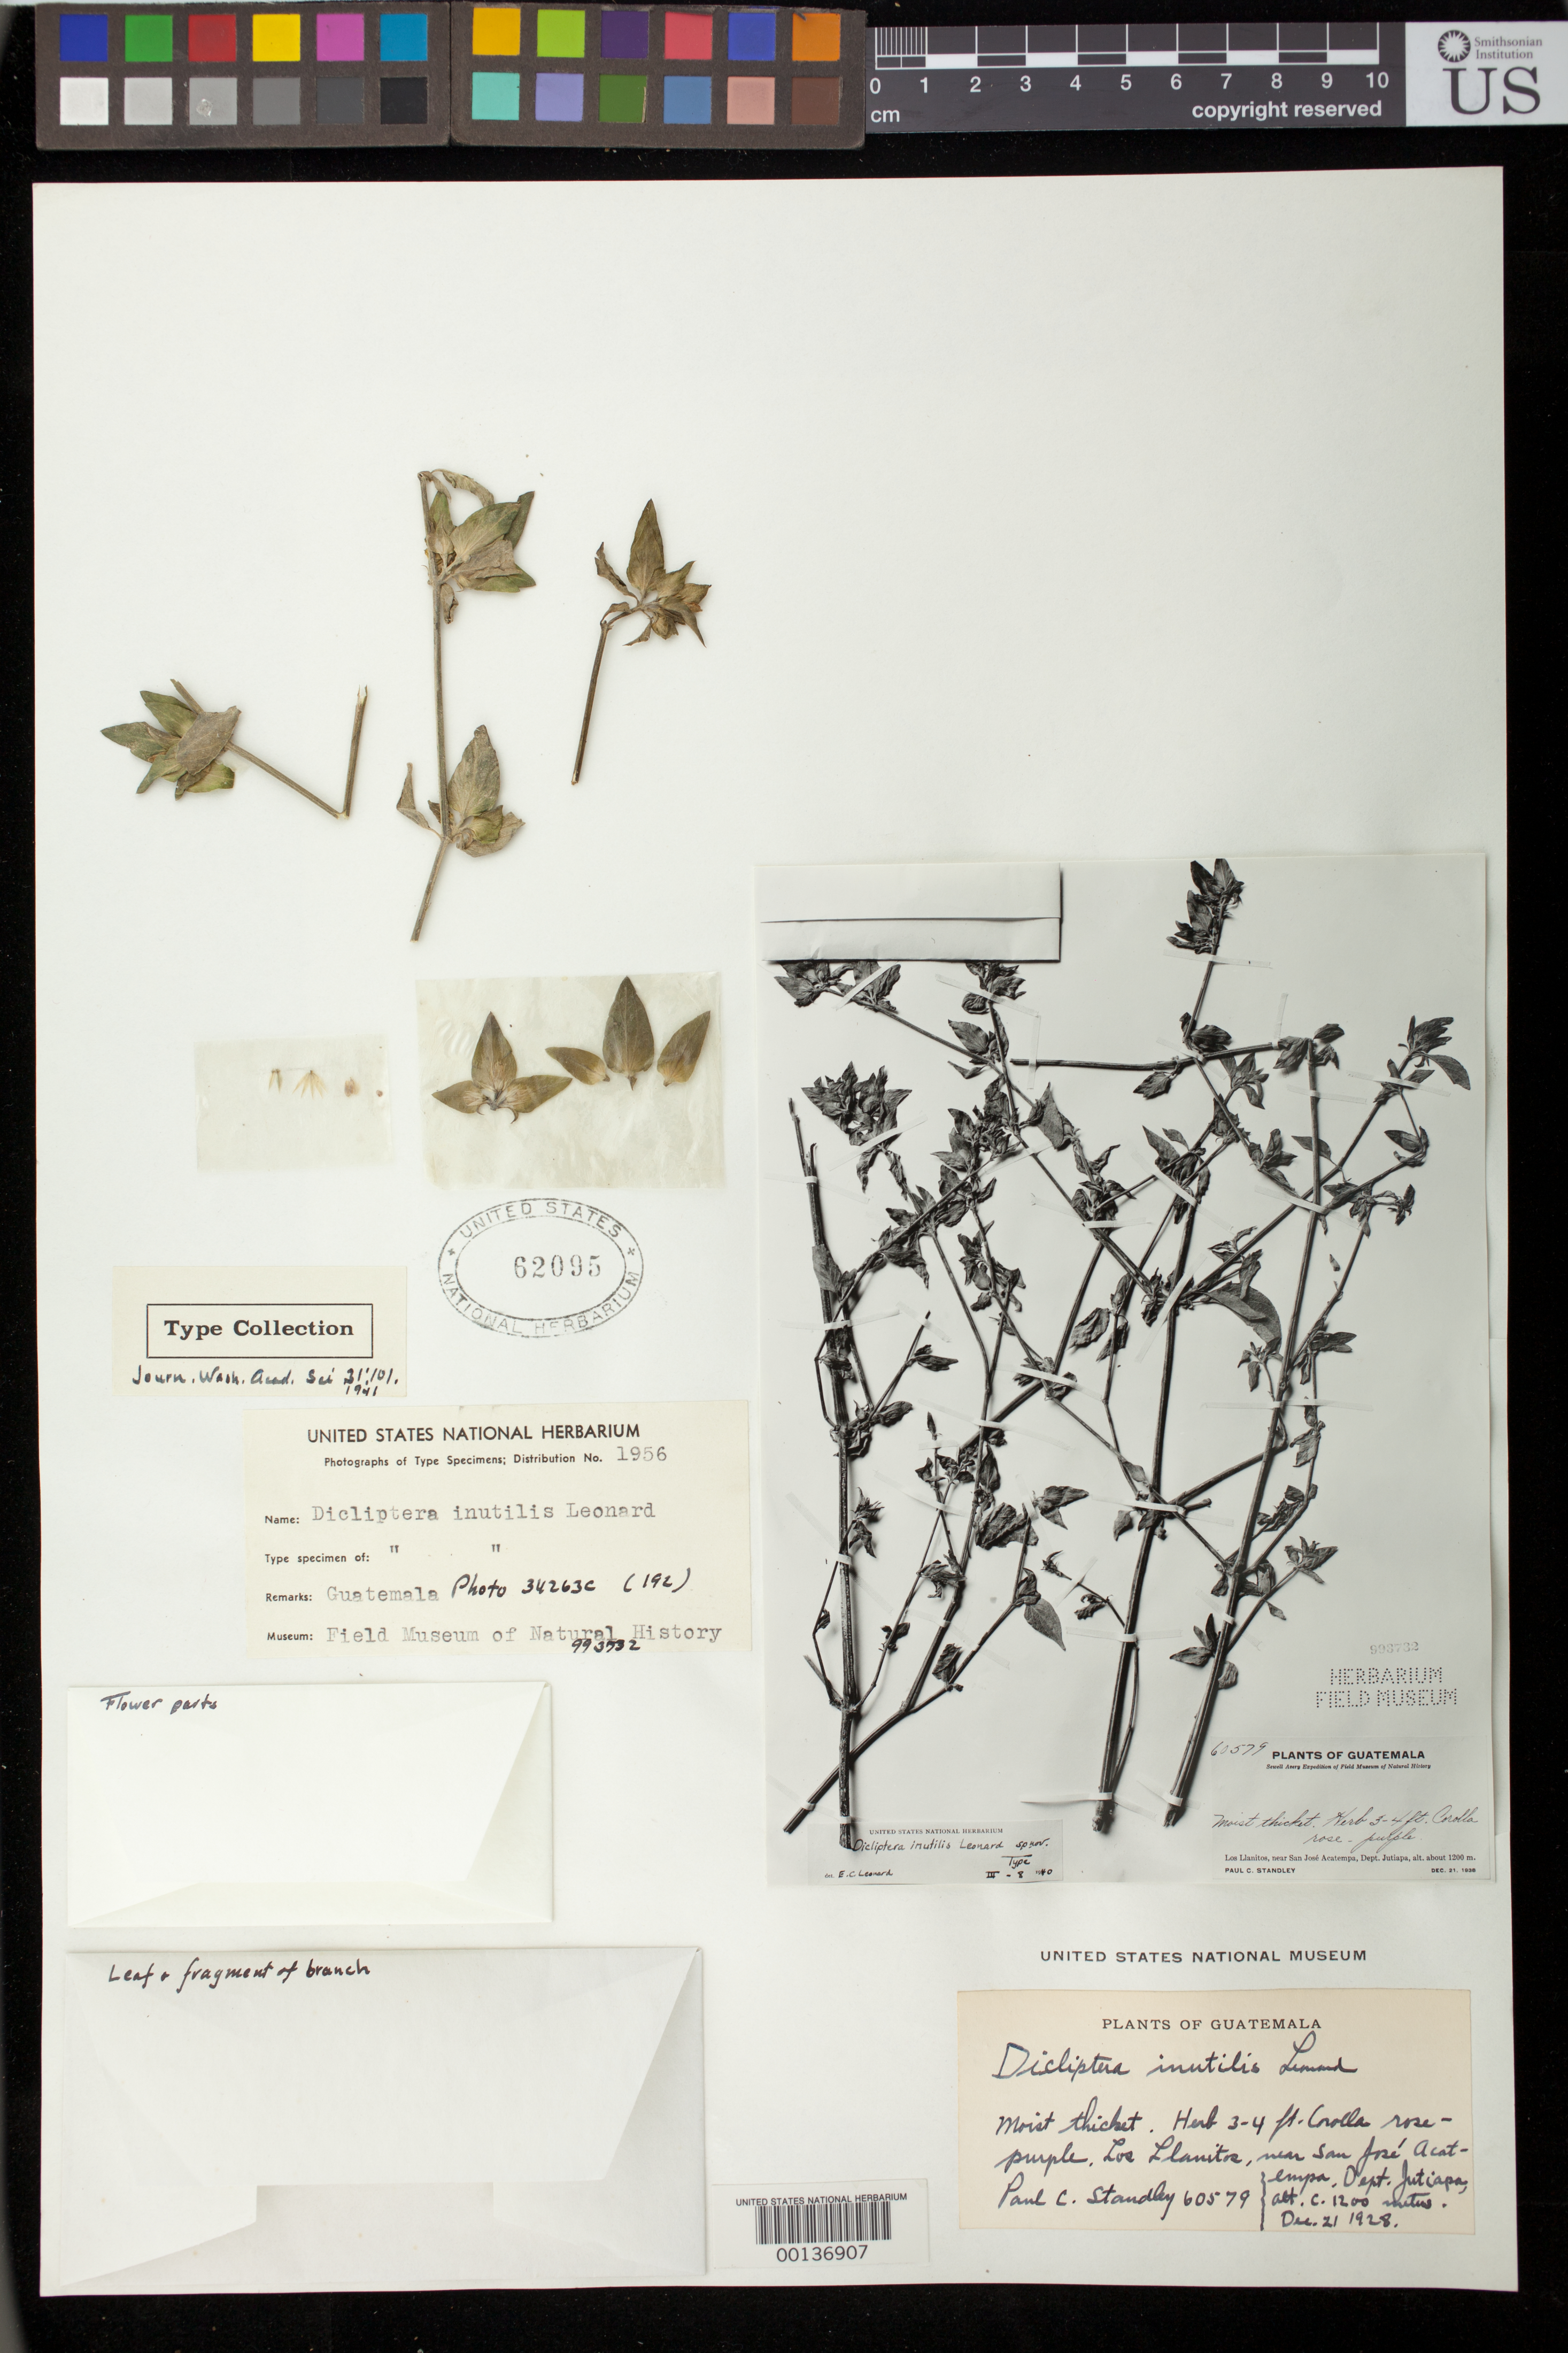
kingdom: Plantae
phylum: Tracheophyta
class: Magnoliopsida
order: Lamiales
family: Acanthaceae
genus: Dicliptera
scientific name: Dicliptera inutilis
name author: Leonard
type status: Isotype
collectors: P. C. Standley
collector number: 60579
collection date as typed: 21 Dec 1938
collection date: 1938-12-21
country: Guatemala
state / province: Jutiapa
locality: Los Llanitos, near San Jose Acatempa.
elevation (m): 1200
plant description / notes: Photograph and fragmentary material of (holo) type specimen ex herb. Field Museum.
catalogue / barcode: US 62095